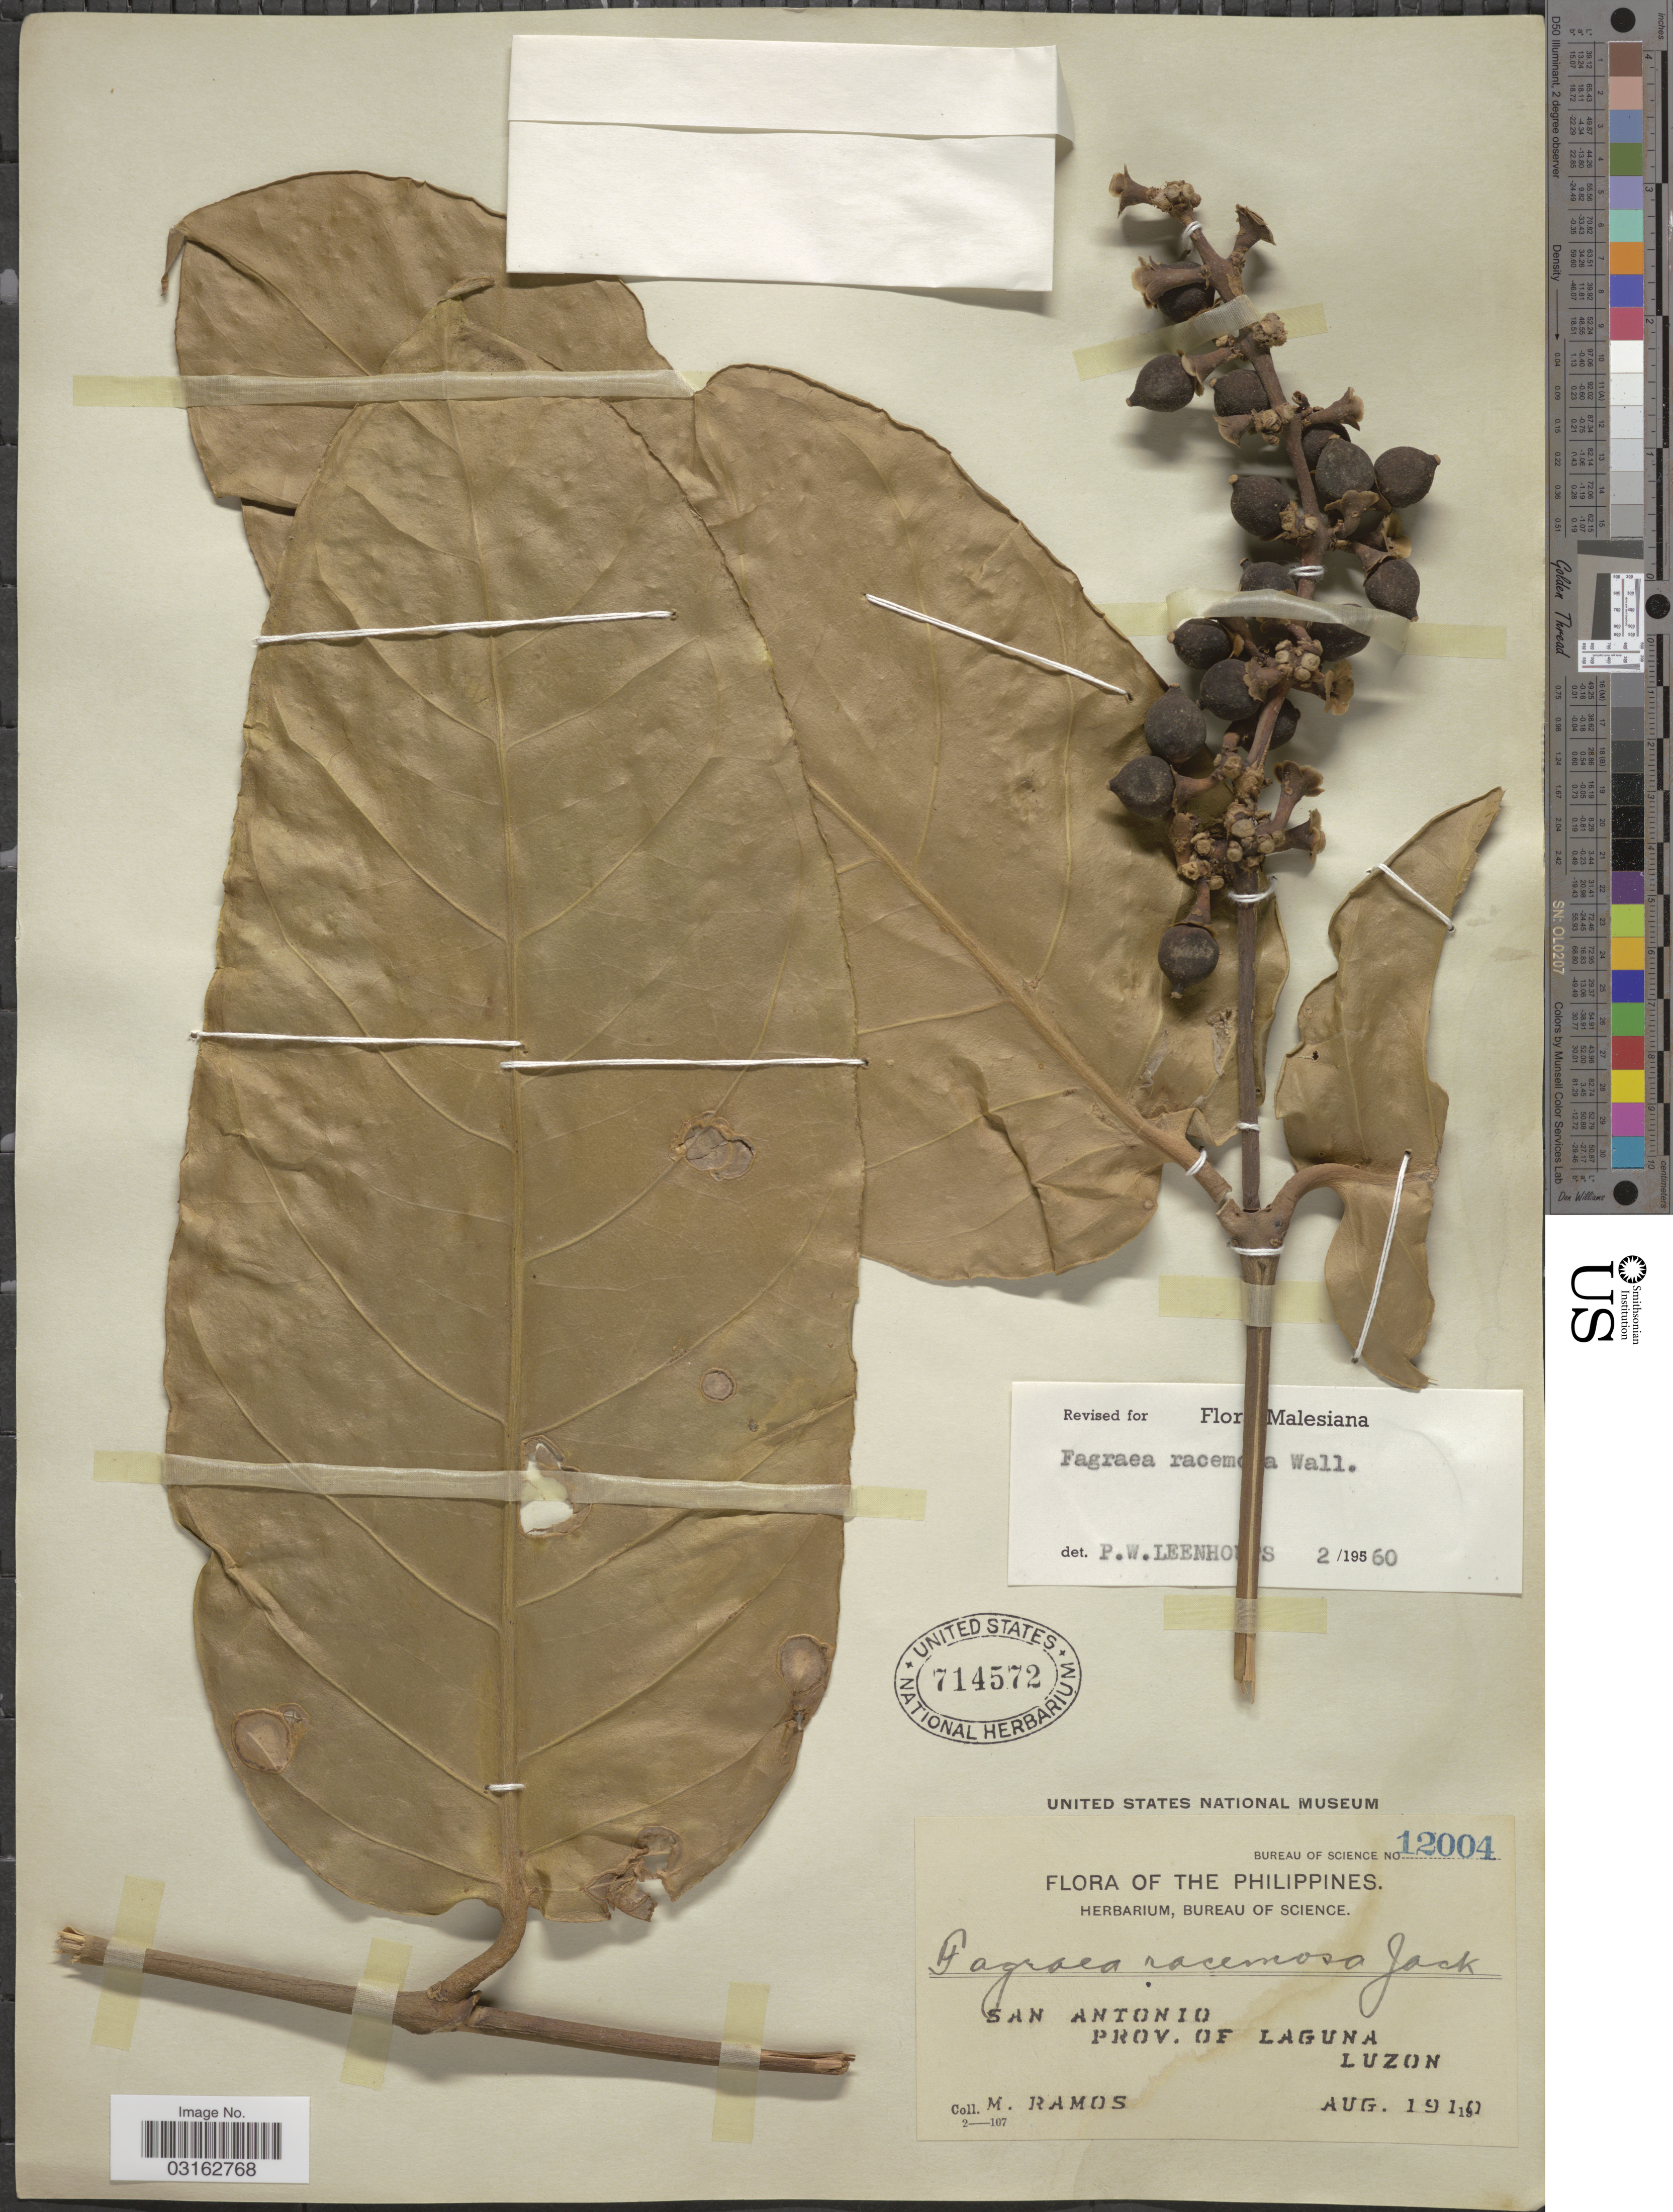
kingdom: Plantae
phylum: Tracheophyta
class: Magnoliopsida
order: Gentianales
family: Gentianaceae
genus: Fagraea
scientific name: Fagraea racemosa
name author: Jack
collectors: M. Ramos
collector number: Bureau of Science 12004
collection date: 1910-08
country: Philippines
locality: San Antonio, Prov. of Laguna, Luzon.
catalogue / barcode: US 714572